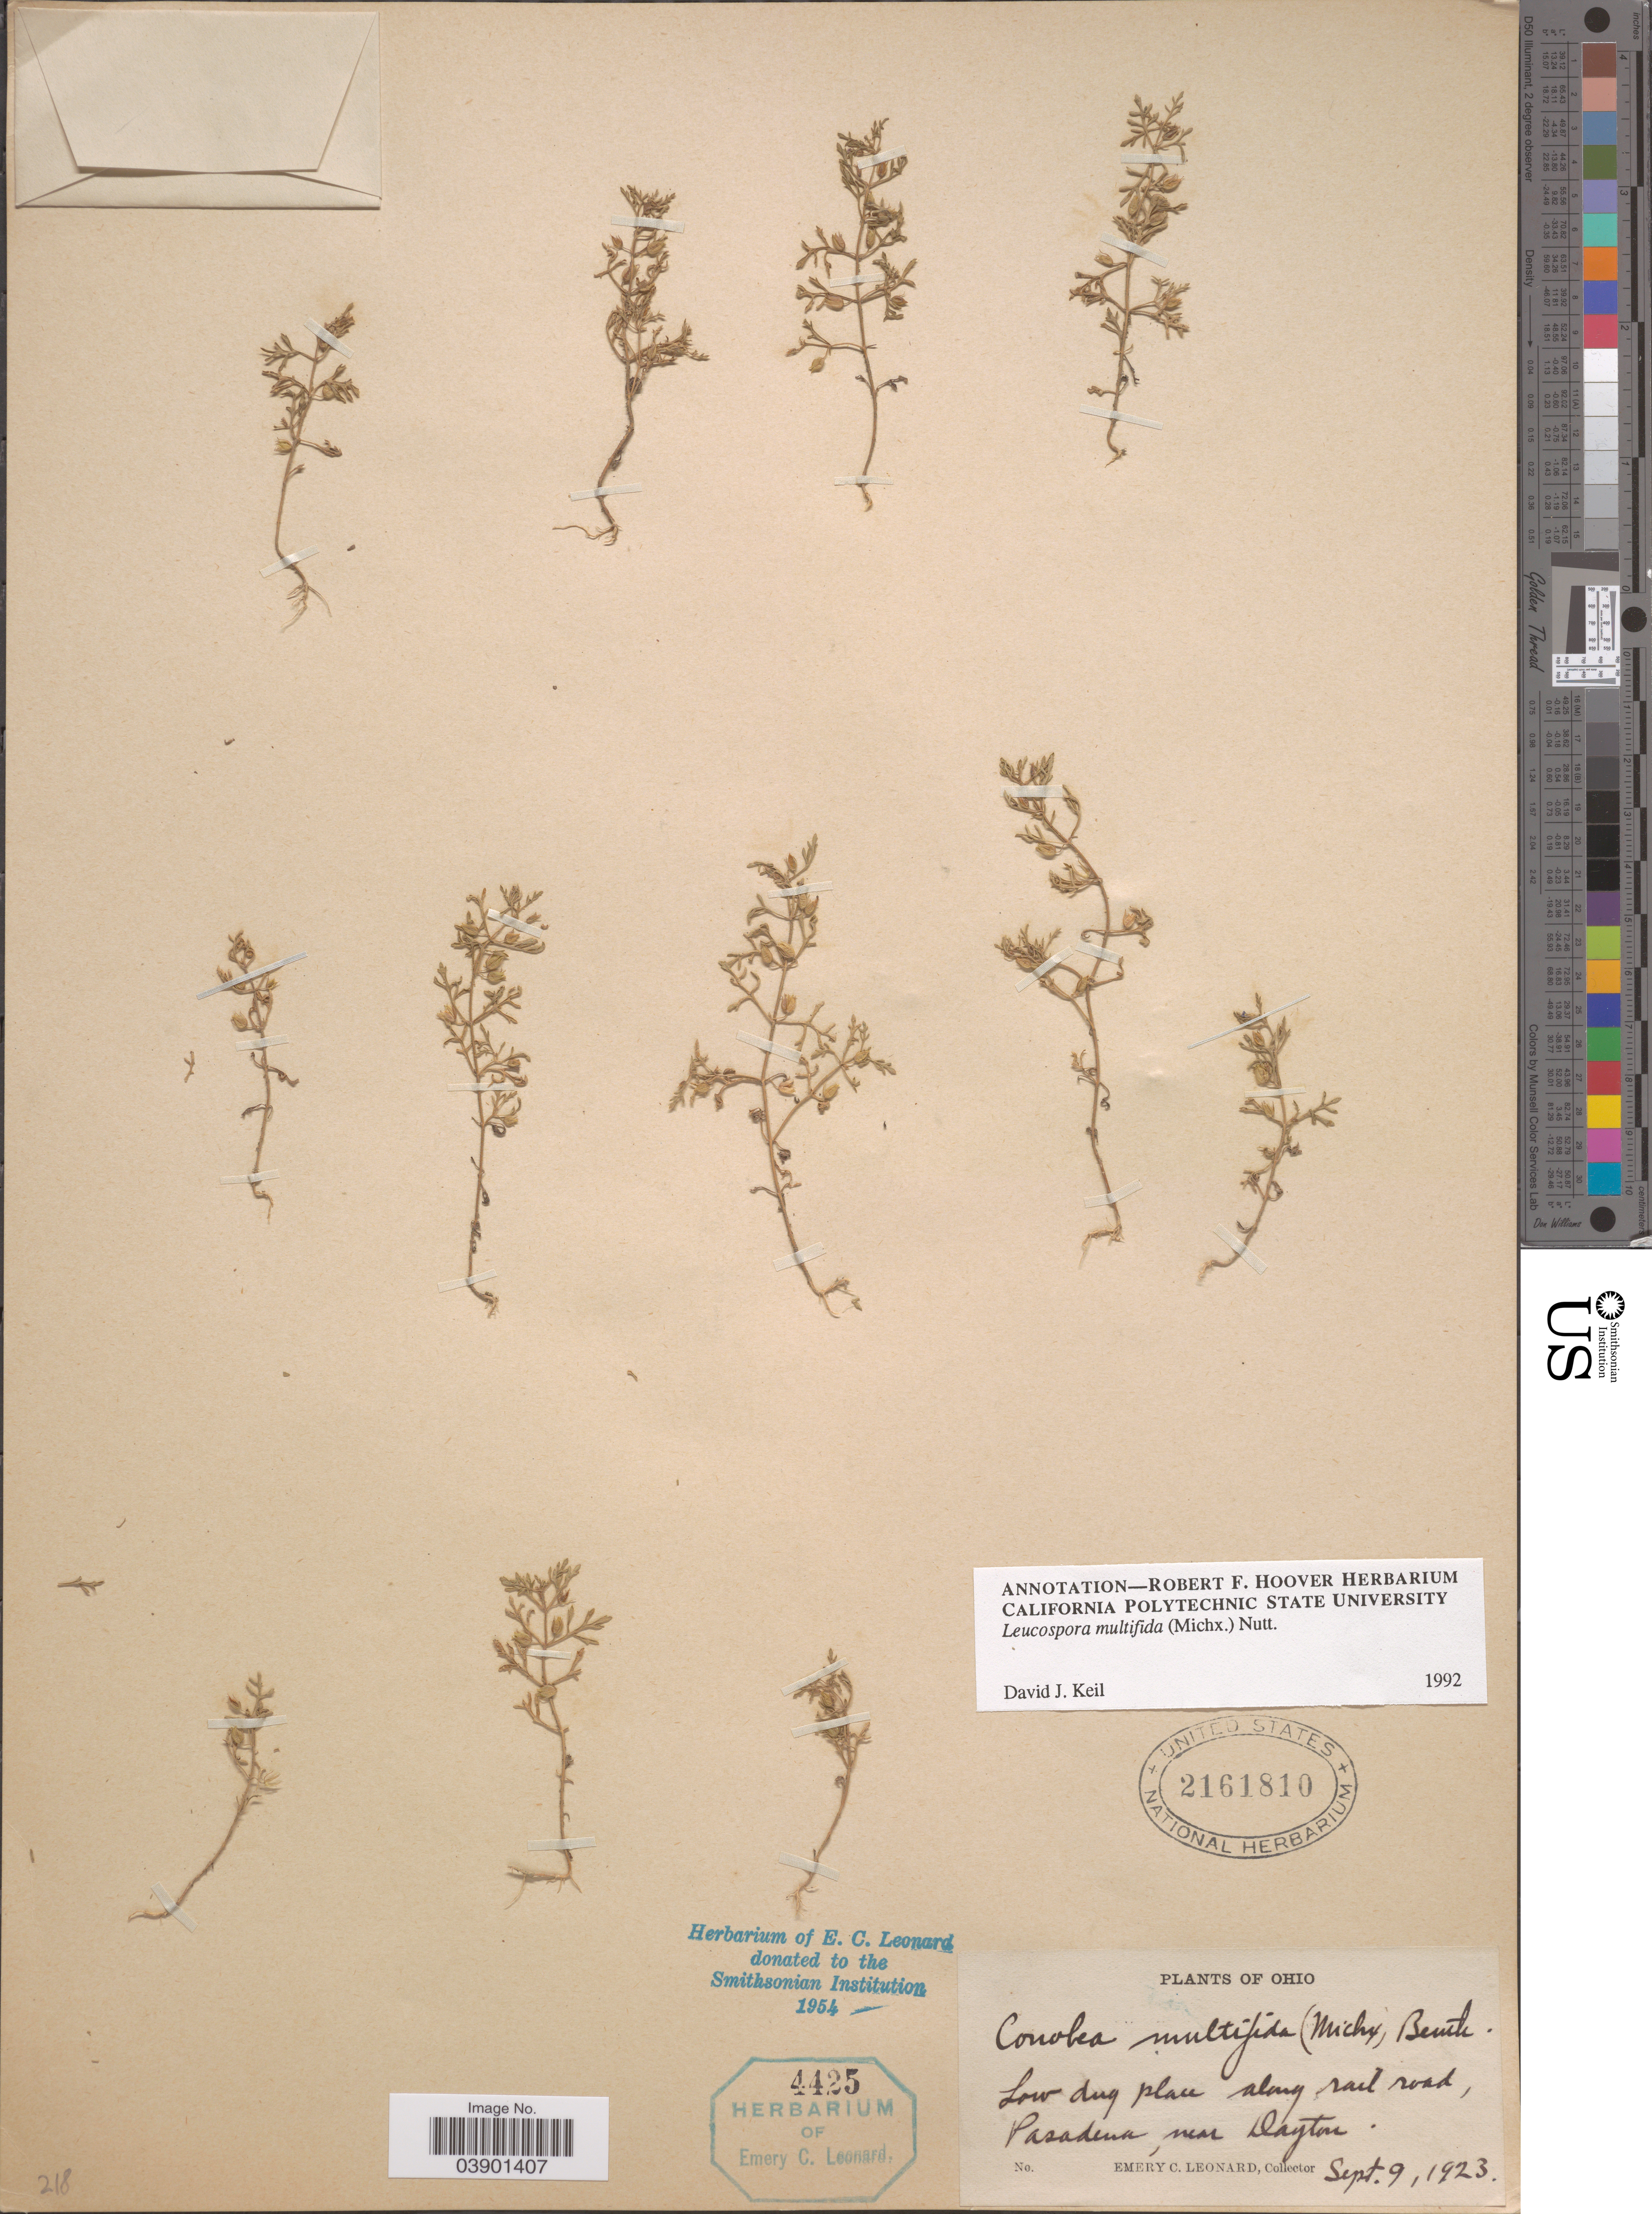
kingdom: Plantae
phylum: Tracheophyta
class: Magnoliopsida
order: Lamiales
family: Plantaginaceae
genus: Leucospora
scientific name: Leucospora multifida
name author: (Michx.) Nutt.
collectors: E. C. Leonard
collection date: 1923-09-09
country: United States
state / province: Ohio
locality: Pasadena, near Dayton.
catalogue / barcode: US 2161810